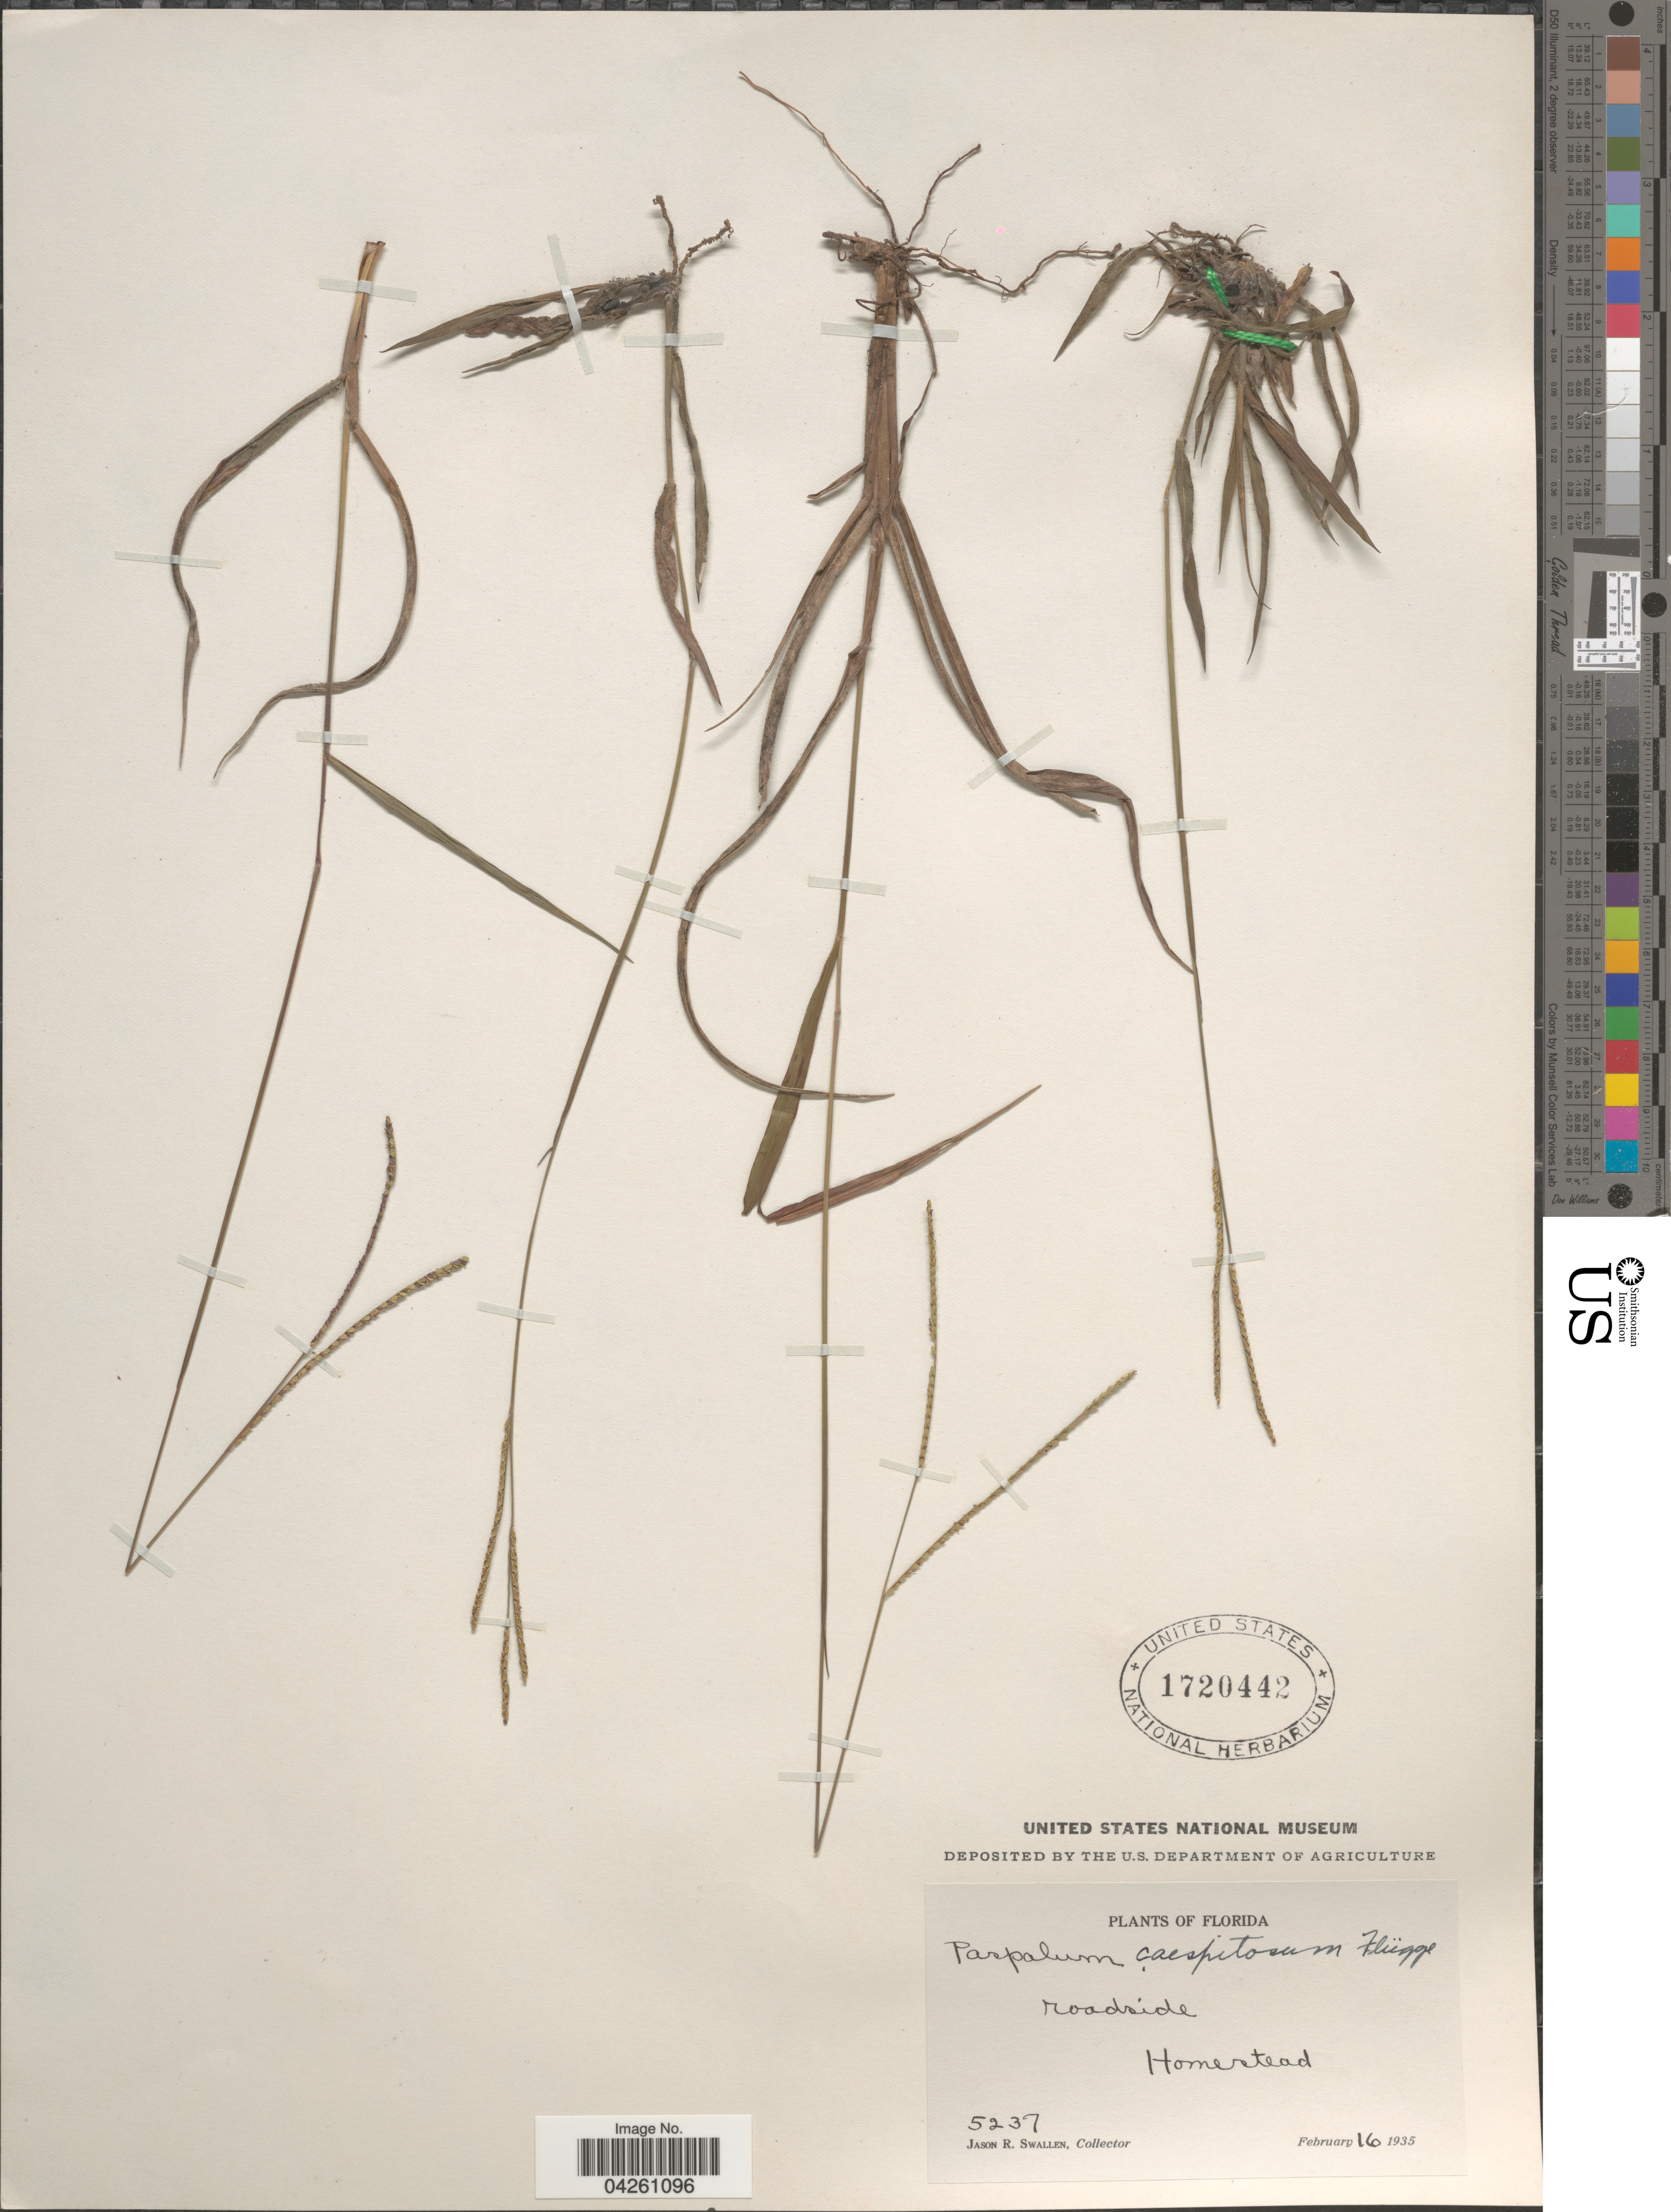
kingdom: Plantae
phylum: Tracheophyta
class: Liliopsida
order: Poales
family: Poaceae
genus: Paspalum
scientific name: Paspalum caespitosum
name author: Flüggé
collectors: J. R. Swallen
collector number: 5237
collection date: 1935-02-16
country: United States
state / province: Florida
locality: Roadsid. Homestead.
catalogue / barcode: US 1720442